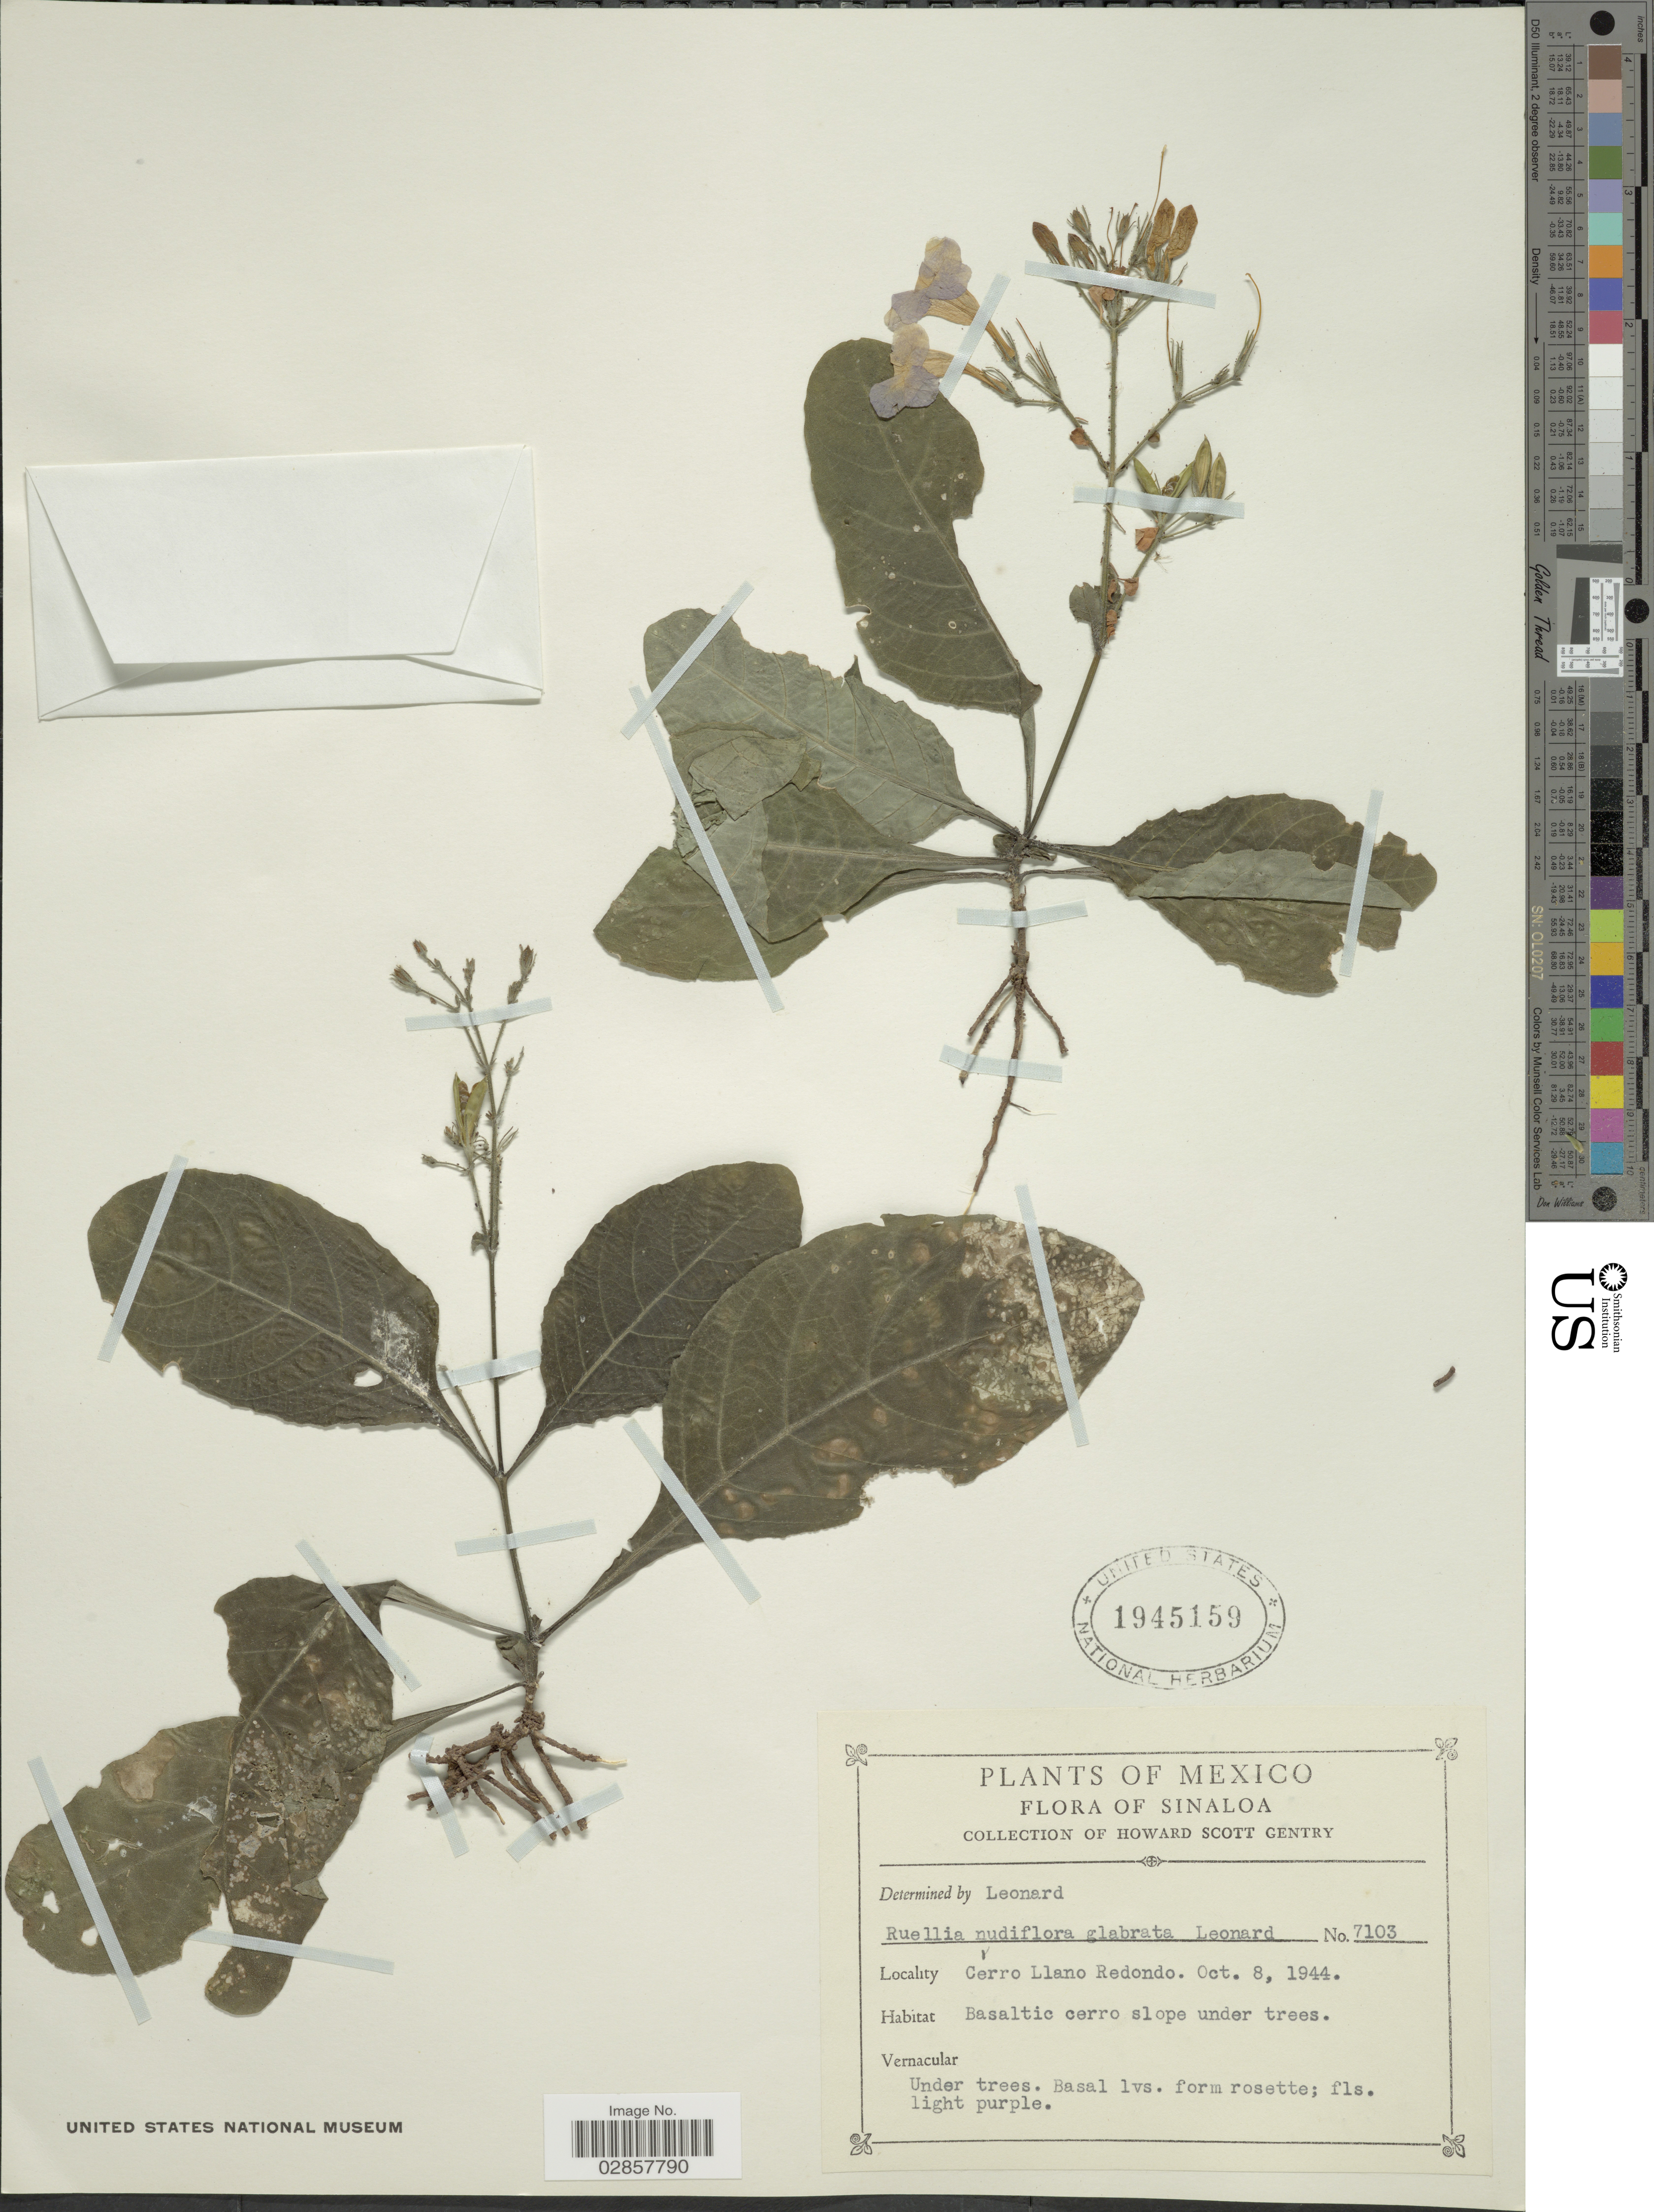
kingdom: Plantae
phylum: Tracheophyta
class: Magnoliopsida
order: Lamiales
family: Acanthaceae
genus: Ruellia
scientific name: Ruellia nudiflora var. glabrata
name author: Leonard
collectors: H. S. Gentry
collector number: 7103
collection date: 1944-10-08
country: Mexico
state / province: Sinaloa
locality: Cerro Llano Redondo.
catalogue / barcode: US 1945159